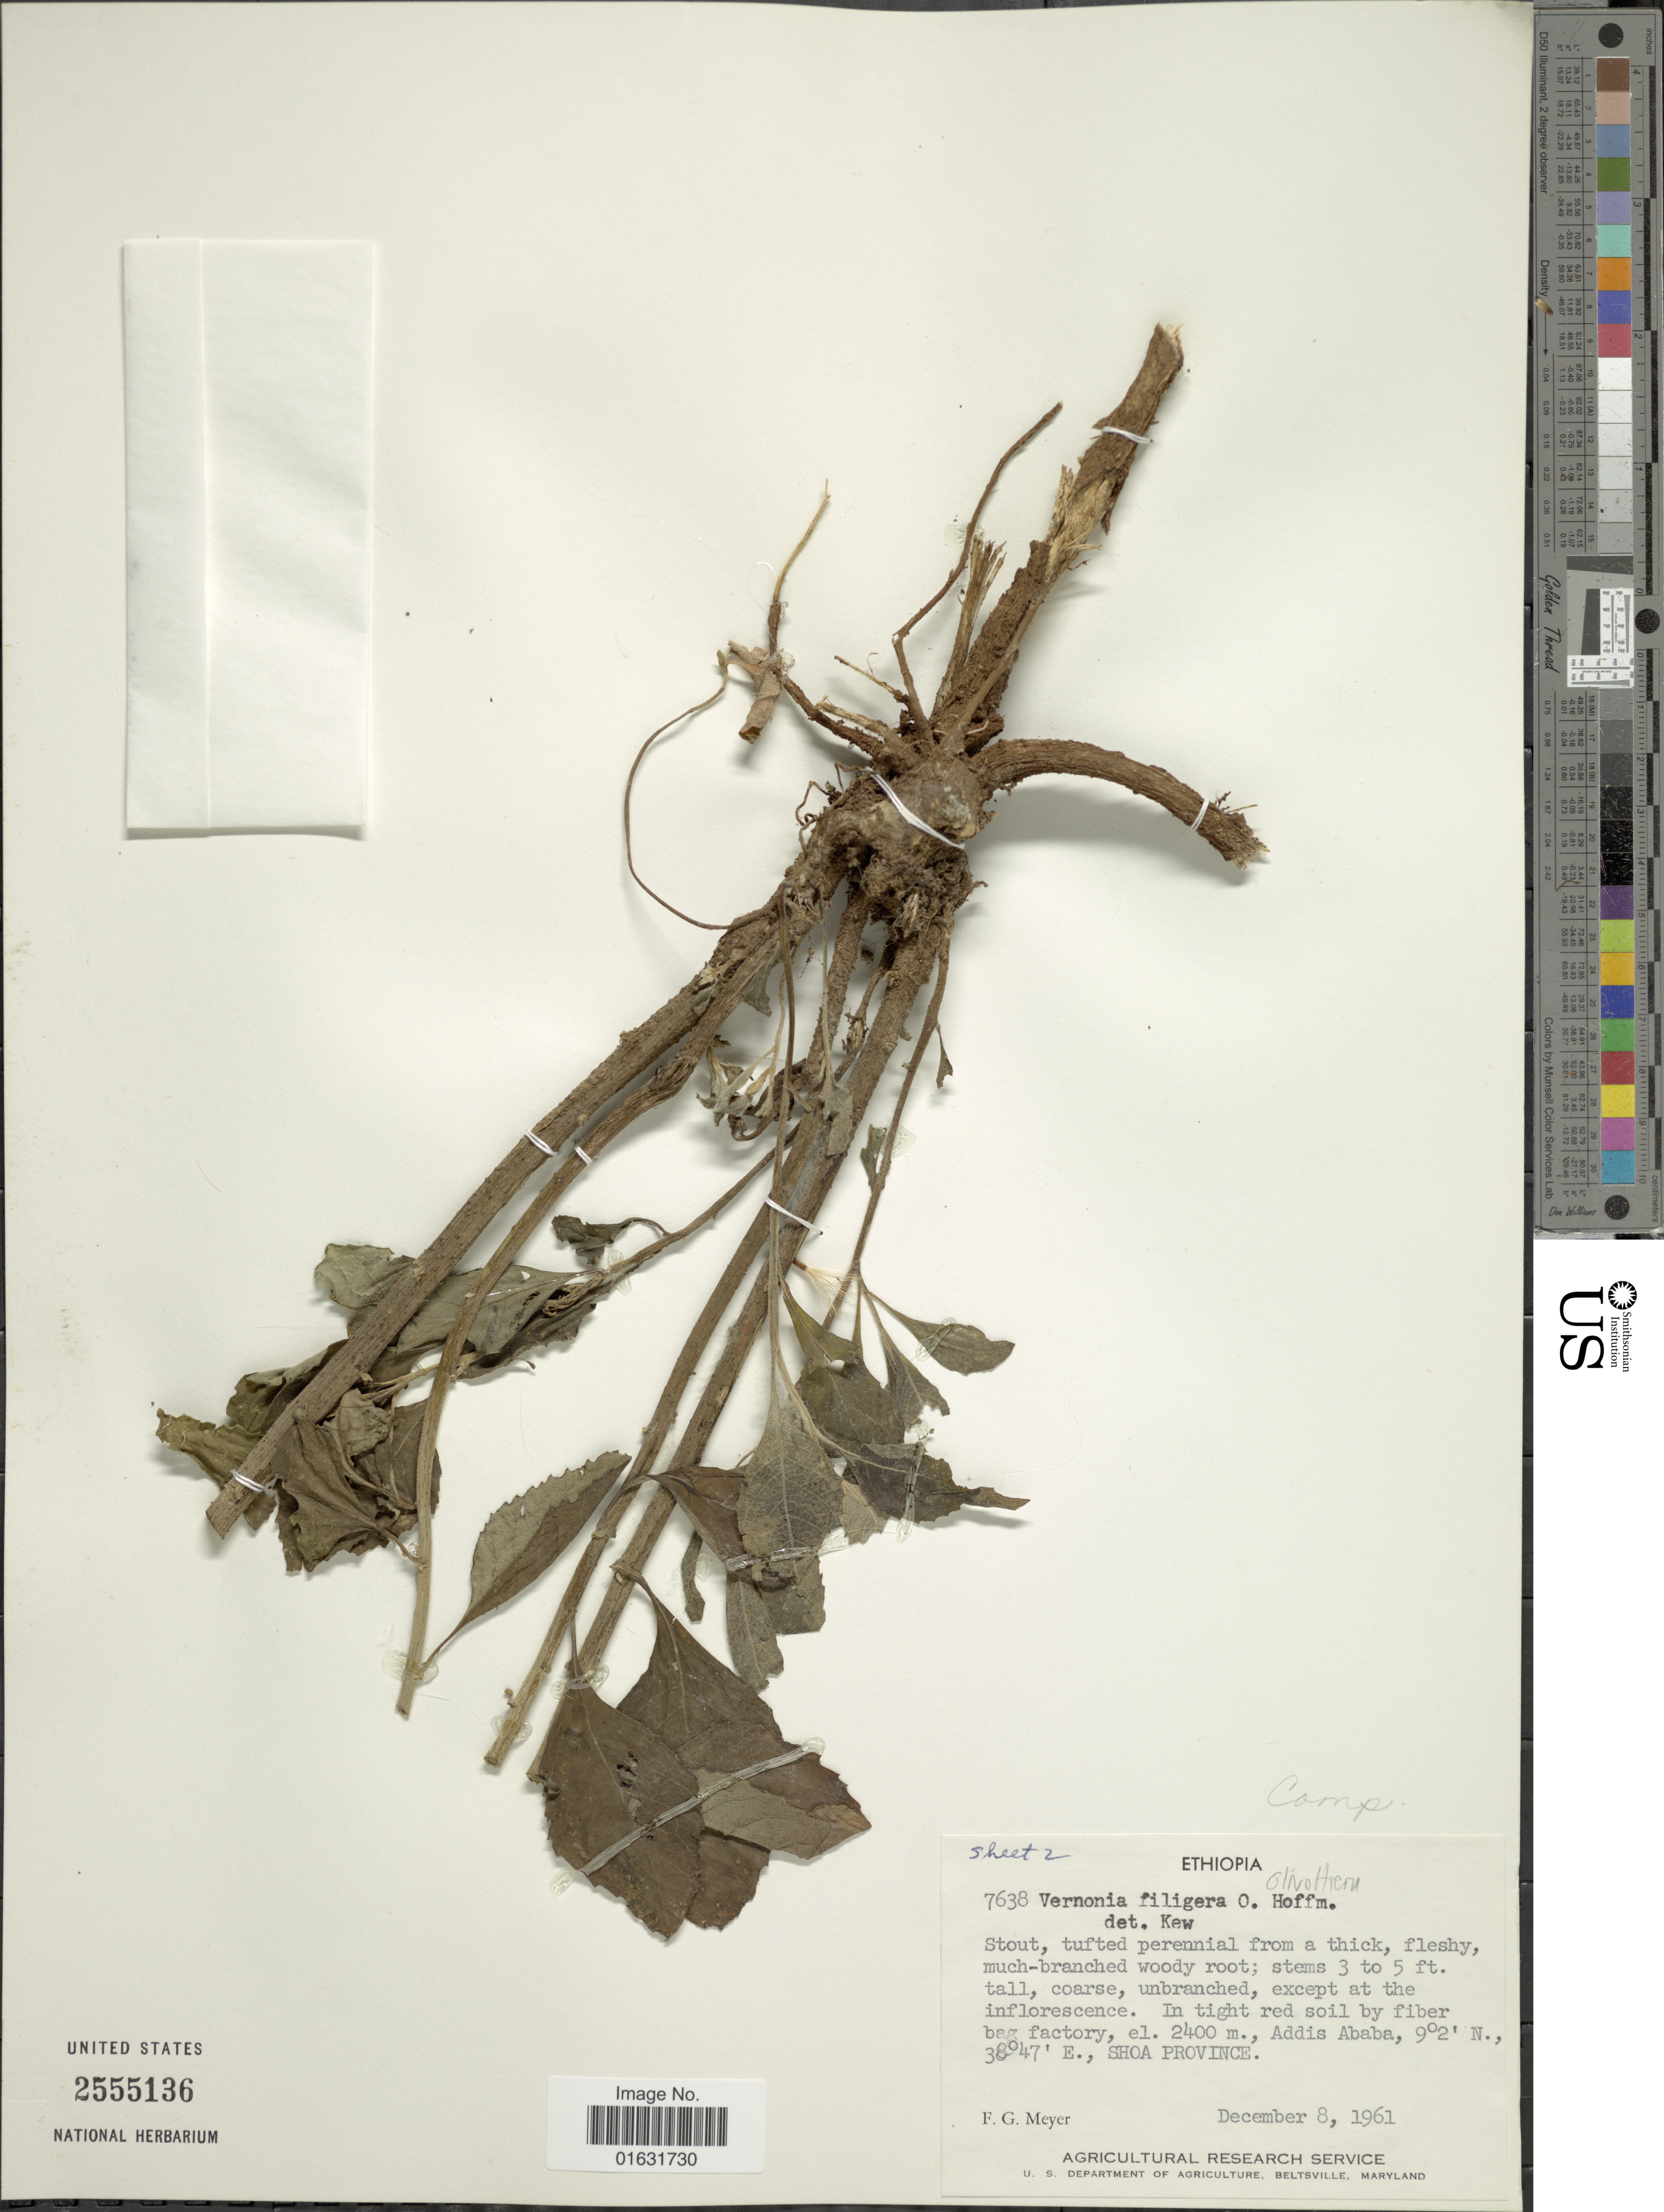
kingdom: Plantae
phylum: Tracheophyta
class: Magnoliopsida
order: Asterales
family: Asteraceae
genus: Baccharoides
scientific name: Baccharoides filigera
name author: (Oliv. & Hiern) Isawumi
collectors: F. G. Meyer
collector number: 7638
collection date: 1961-12-08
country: Ethiopia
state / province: Addis Ababa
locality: In tight red soil by fiber bag factory, Addis Ababa, Shoa Province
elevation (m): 2400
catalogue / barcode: US 2555136